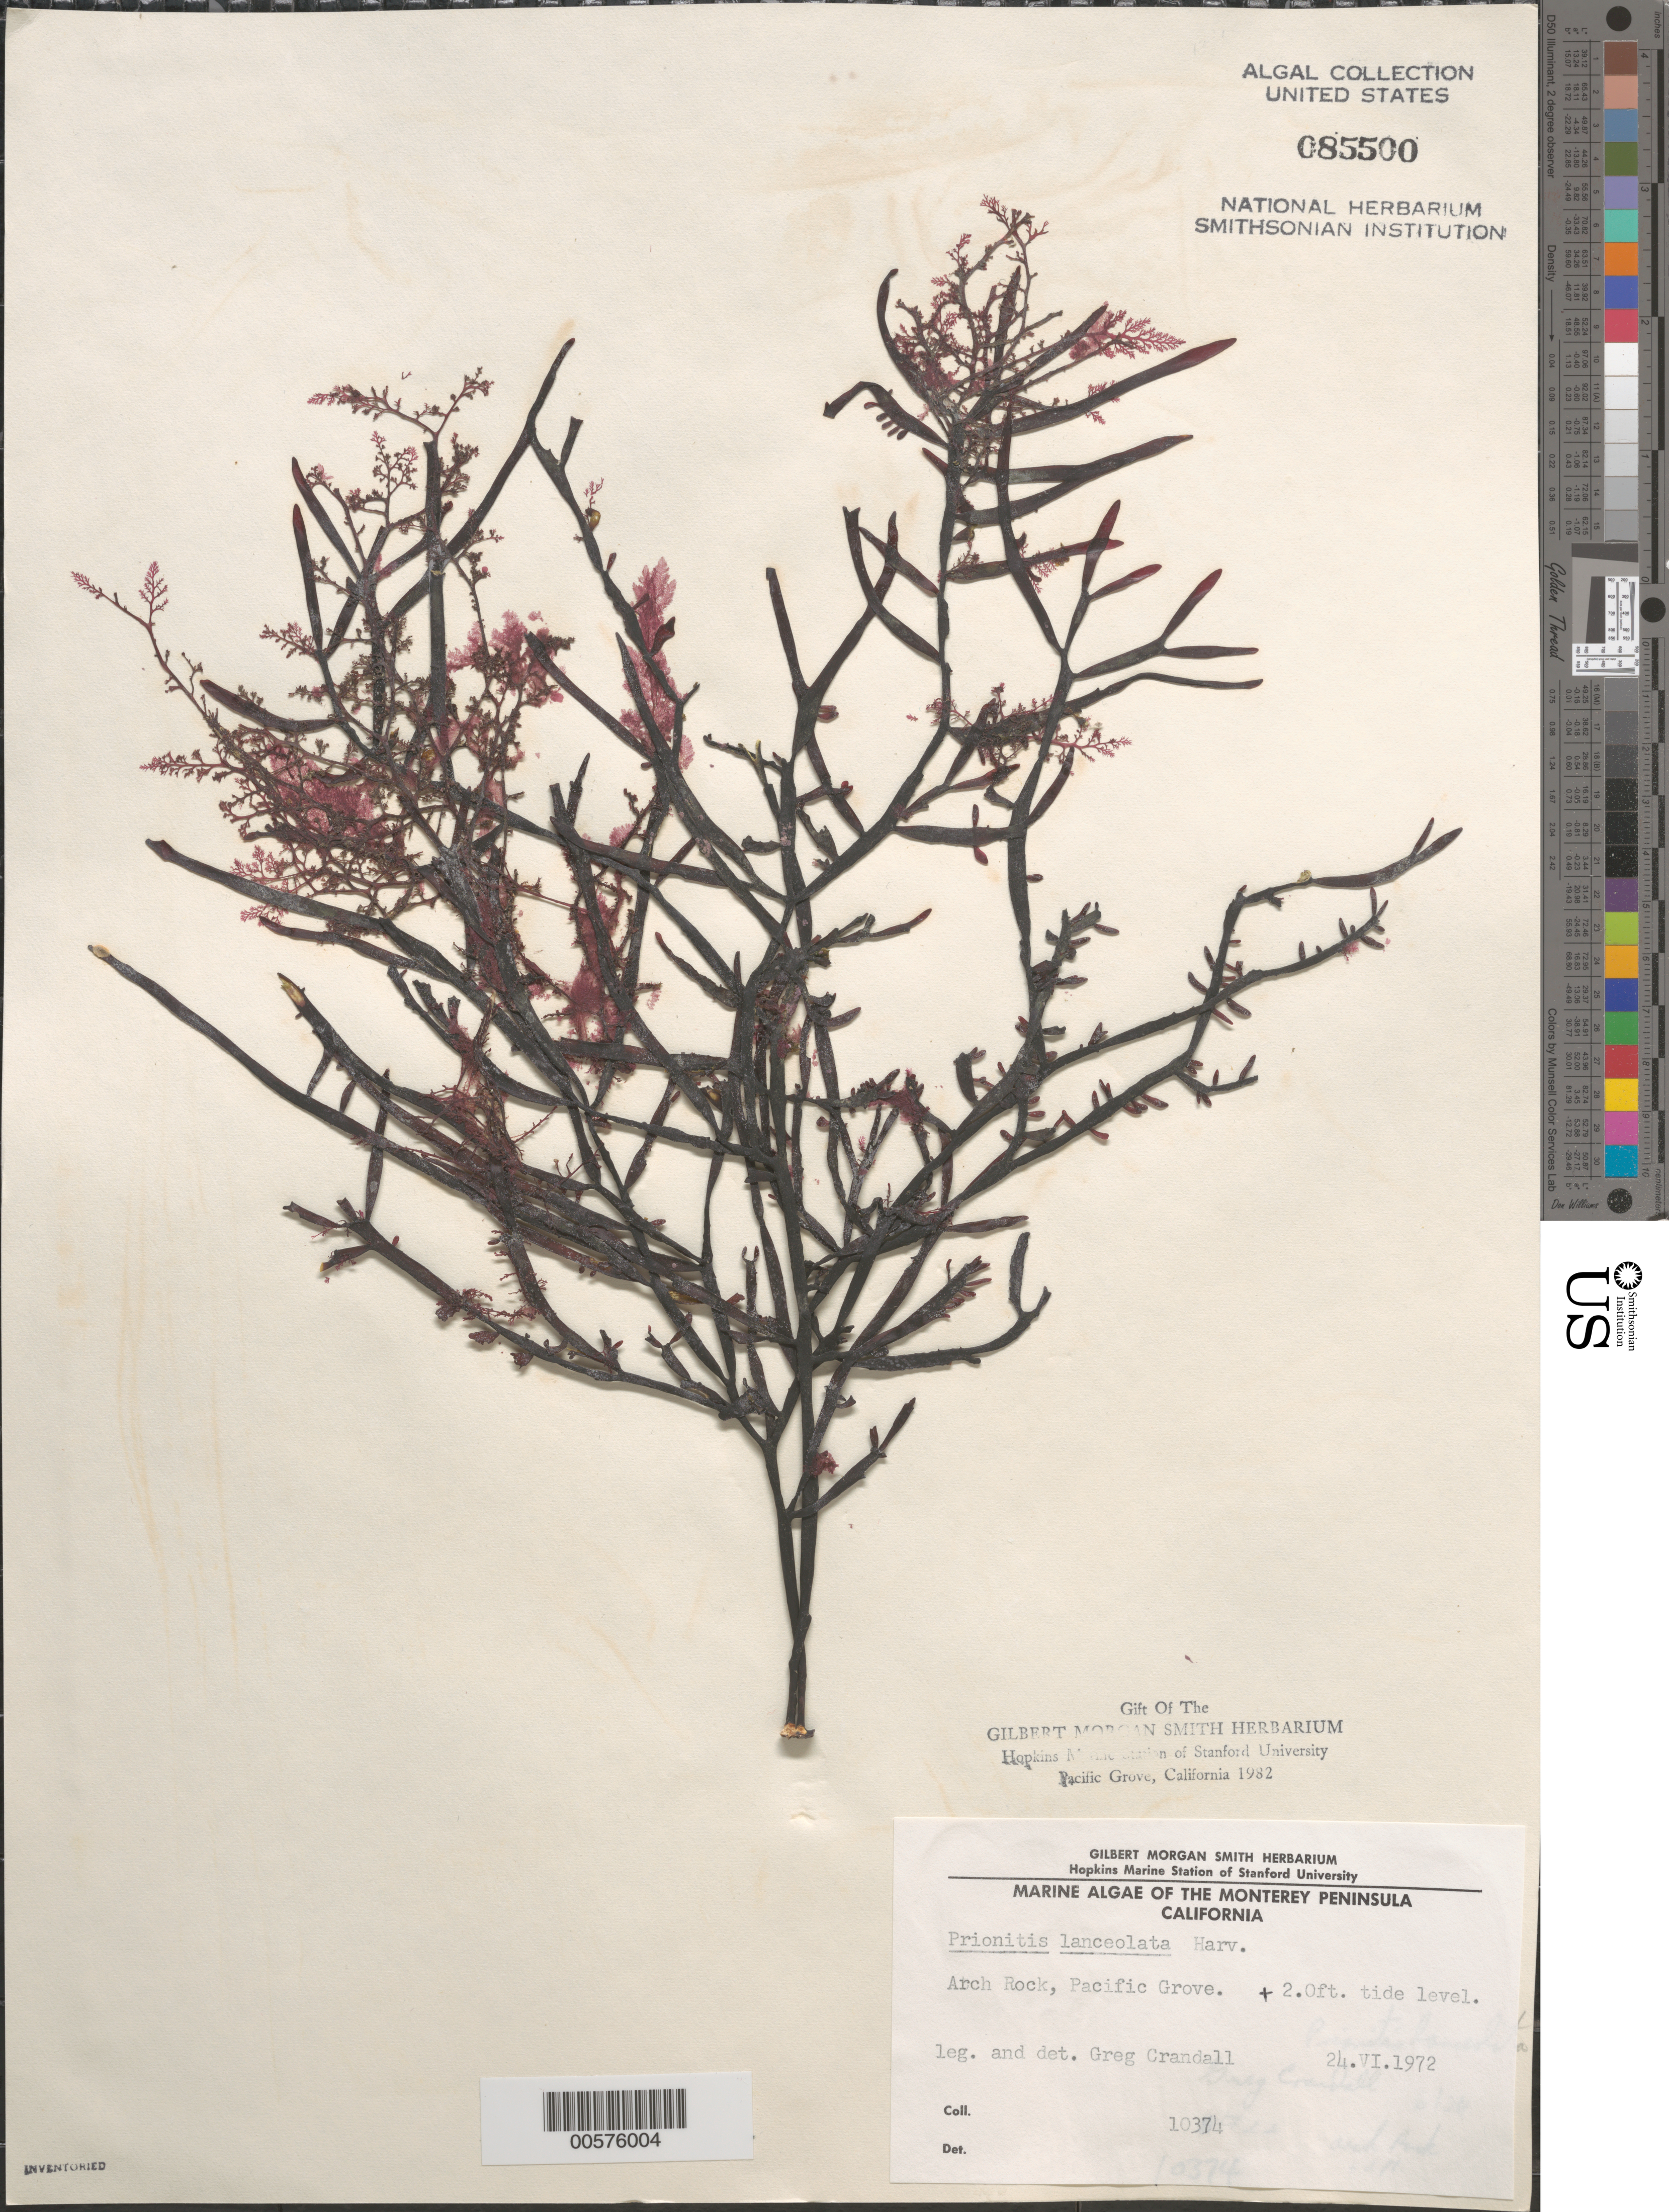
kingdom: Plantae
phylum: Rhodophyta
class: Florideophyceae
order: Cryptonemiales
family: Cryptonemiaceae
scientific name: Prionitis lanceolata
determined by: Crandall, G.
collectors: G. Crandall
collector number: IAA 10374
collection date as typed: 24 Jun 1972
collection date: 1972-06-24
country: United States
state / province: California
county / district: Monterey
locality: Arch Rock, Pacific Grove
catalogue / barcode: US 85500